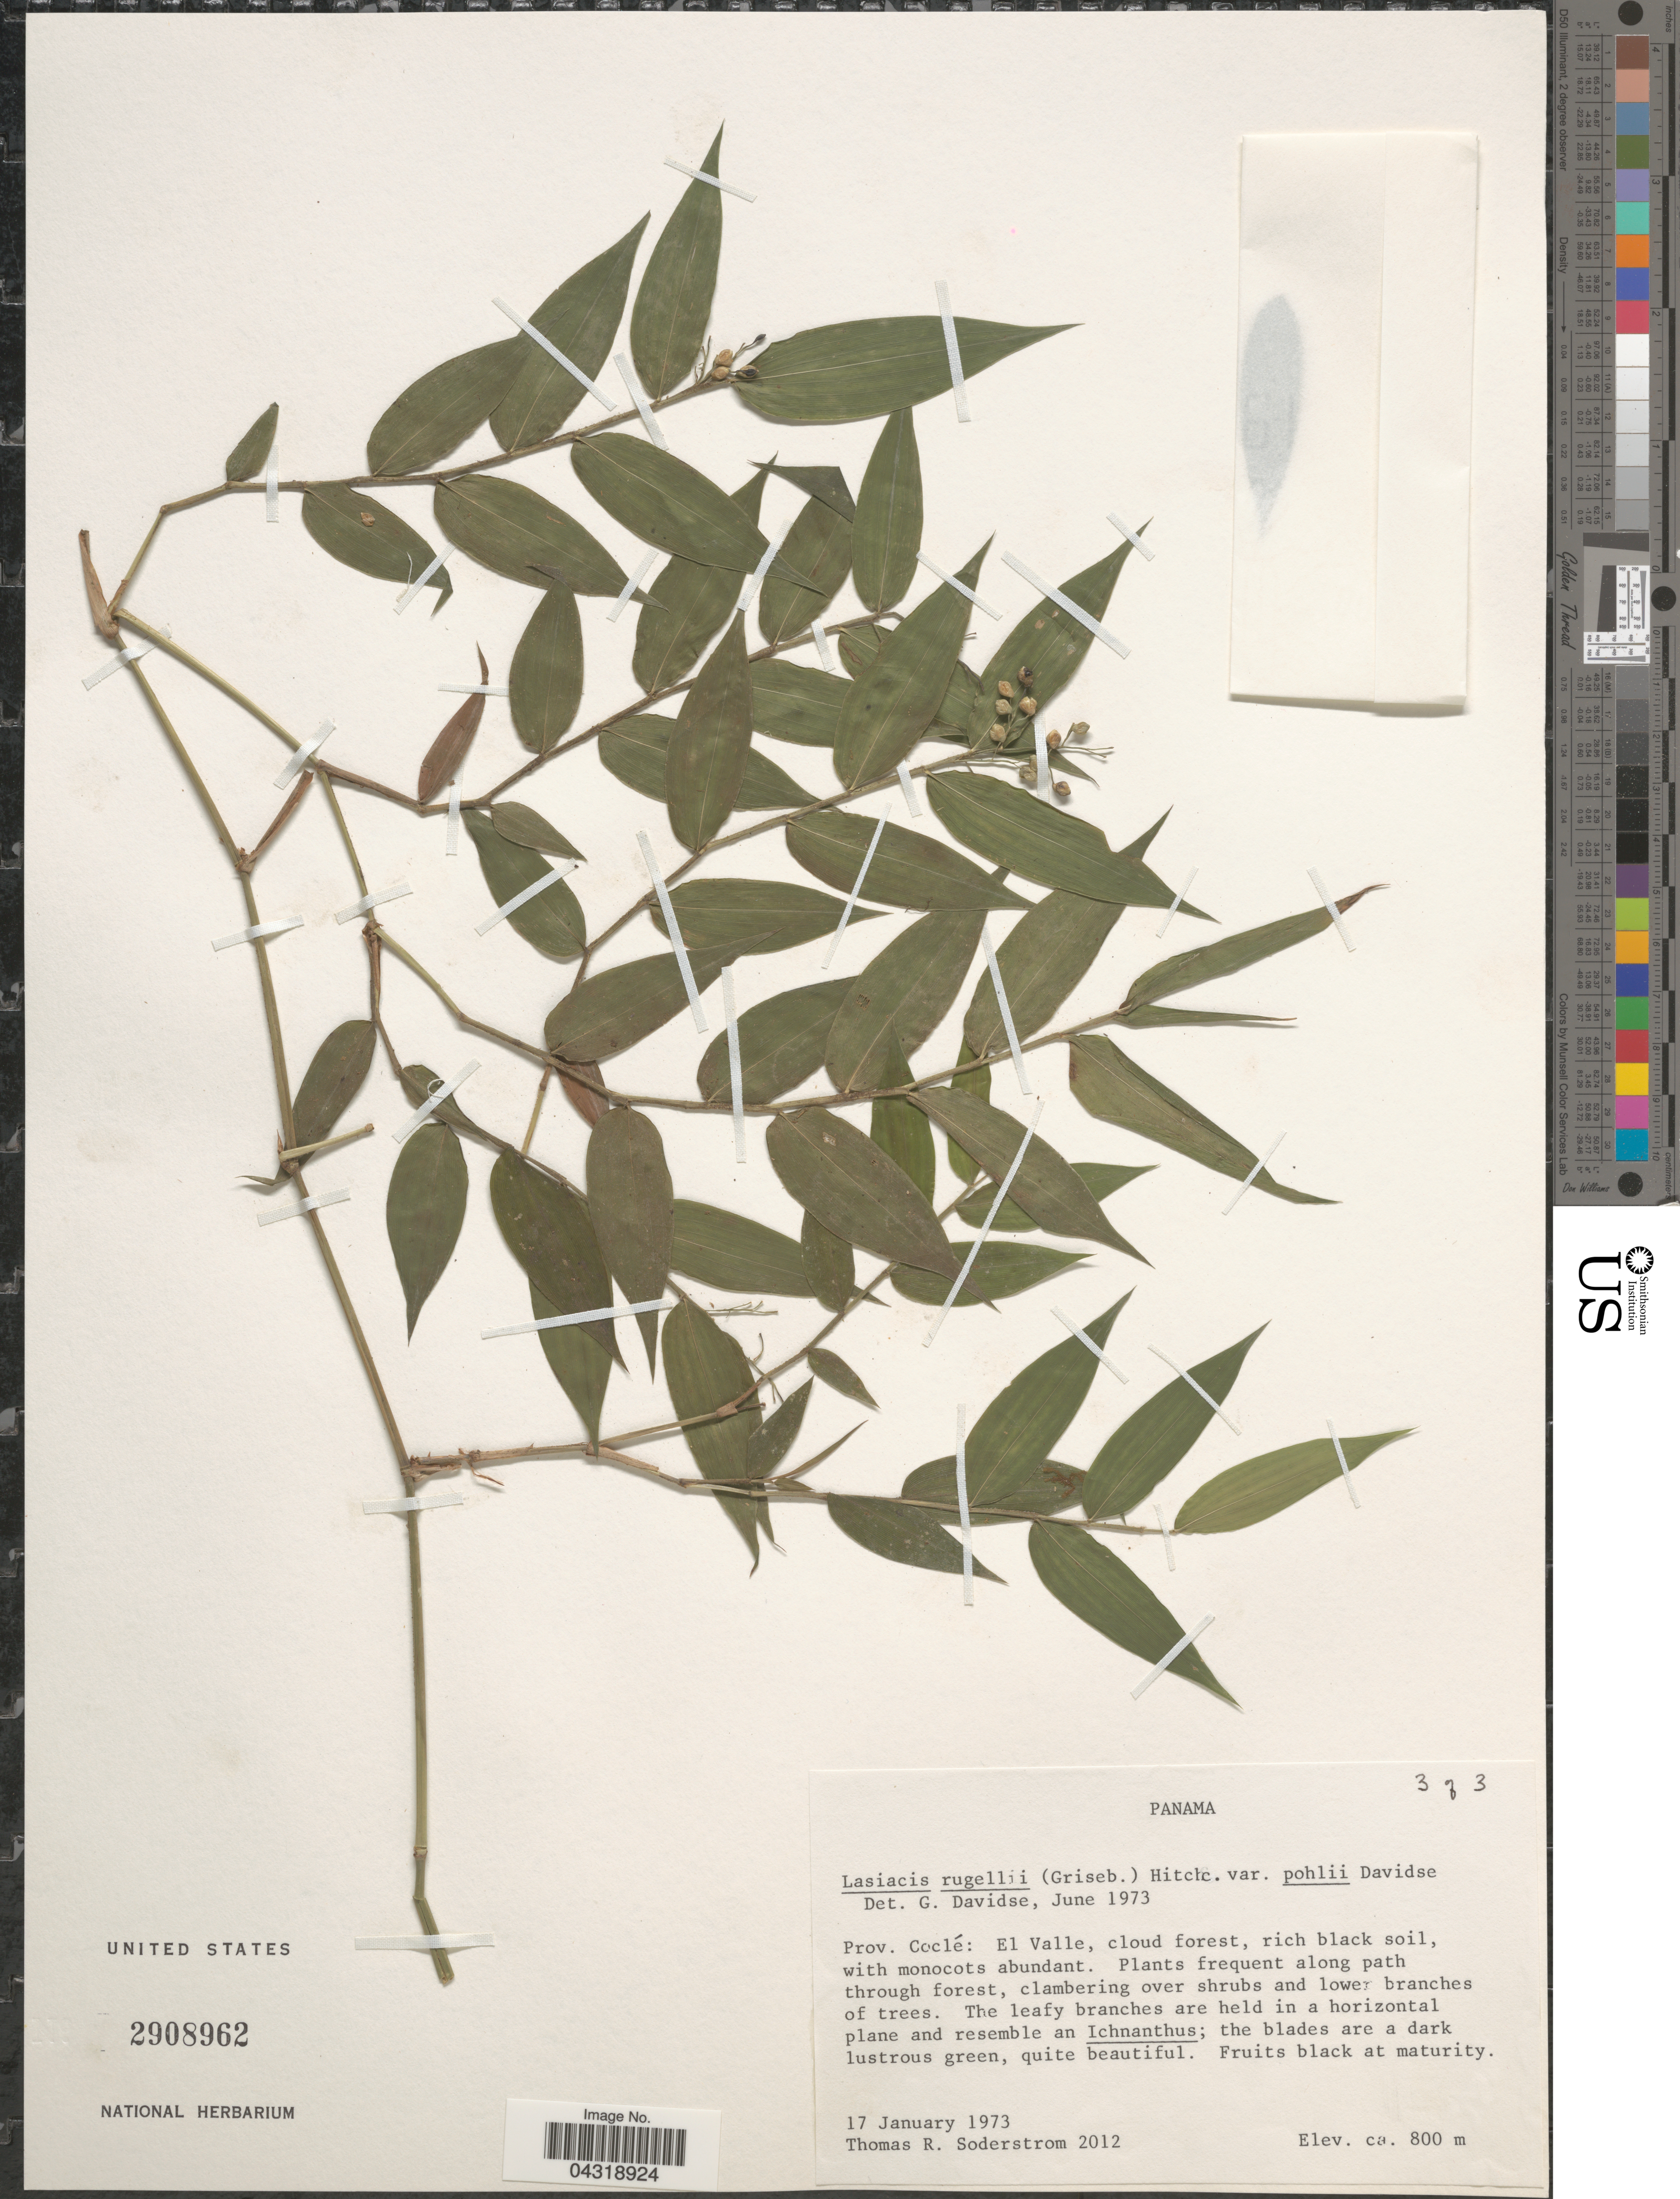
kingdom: Plantae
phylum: Tracheophyta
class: Liliopsida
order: Poales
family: Poaceae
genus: Lasiacis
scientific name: Lasiacis rugelii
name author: (Griseb.) Hitchc.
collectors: T. R. Soderstrom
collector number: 2012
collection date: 1973-01-17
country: Panama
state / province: Cocle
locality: El Valle.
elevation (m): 800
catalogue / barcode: US 2908962